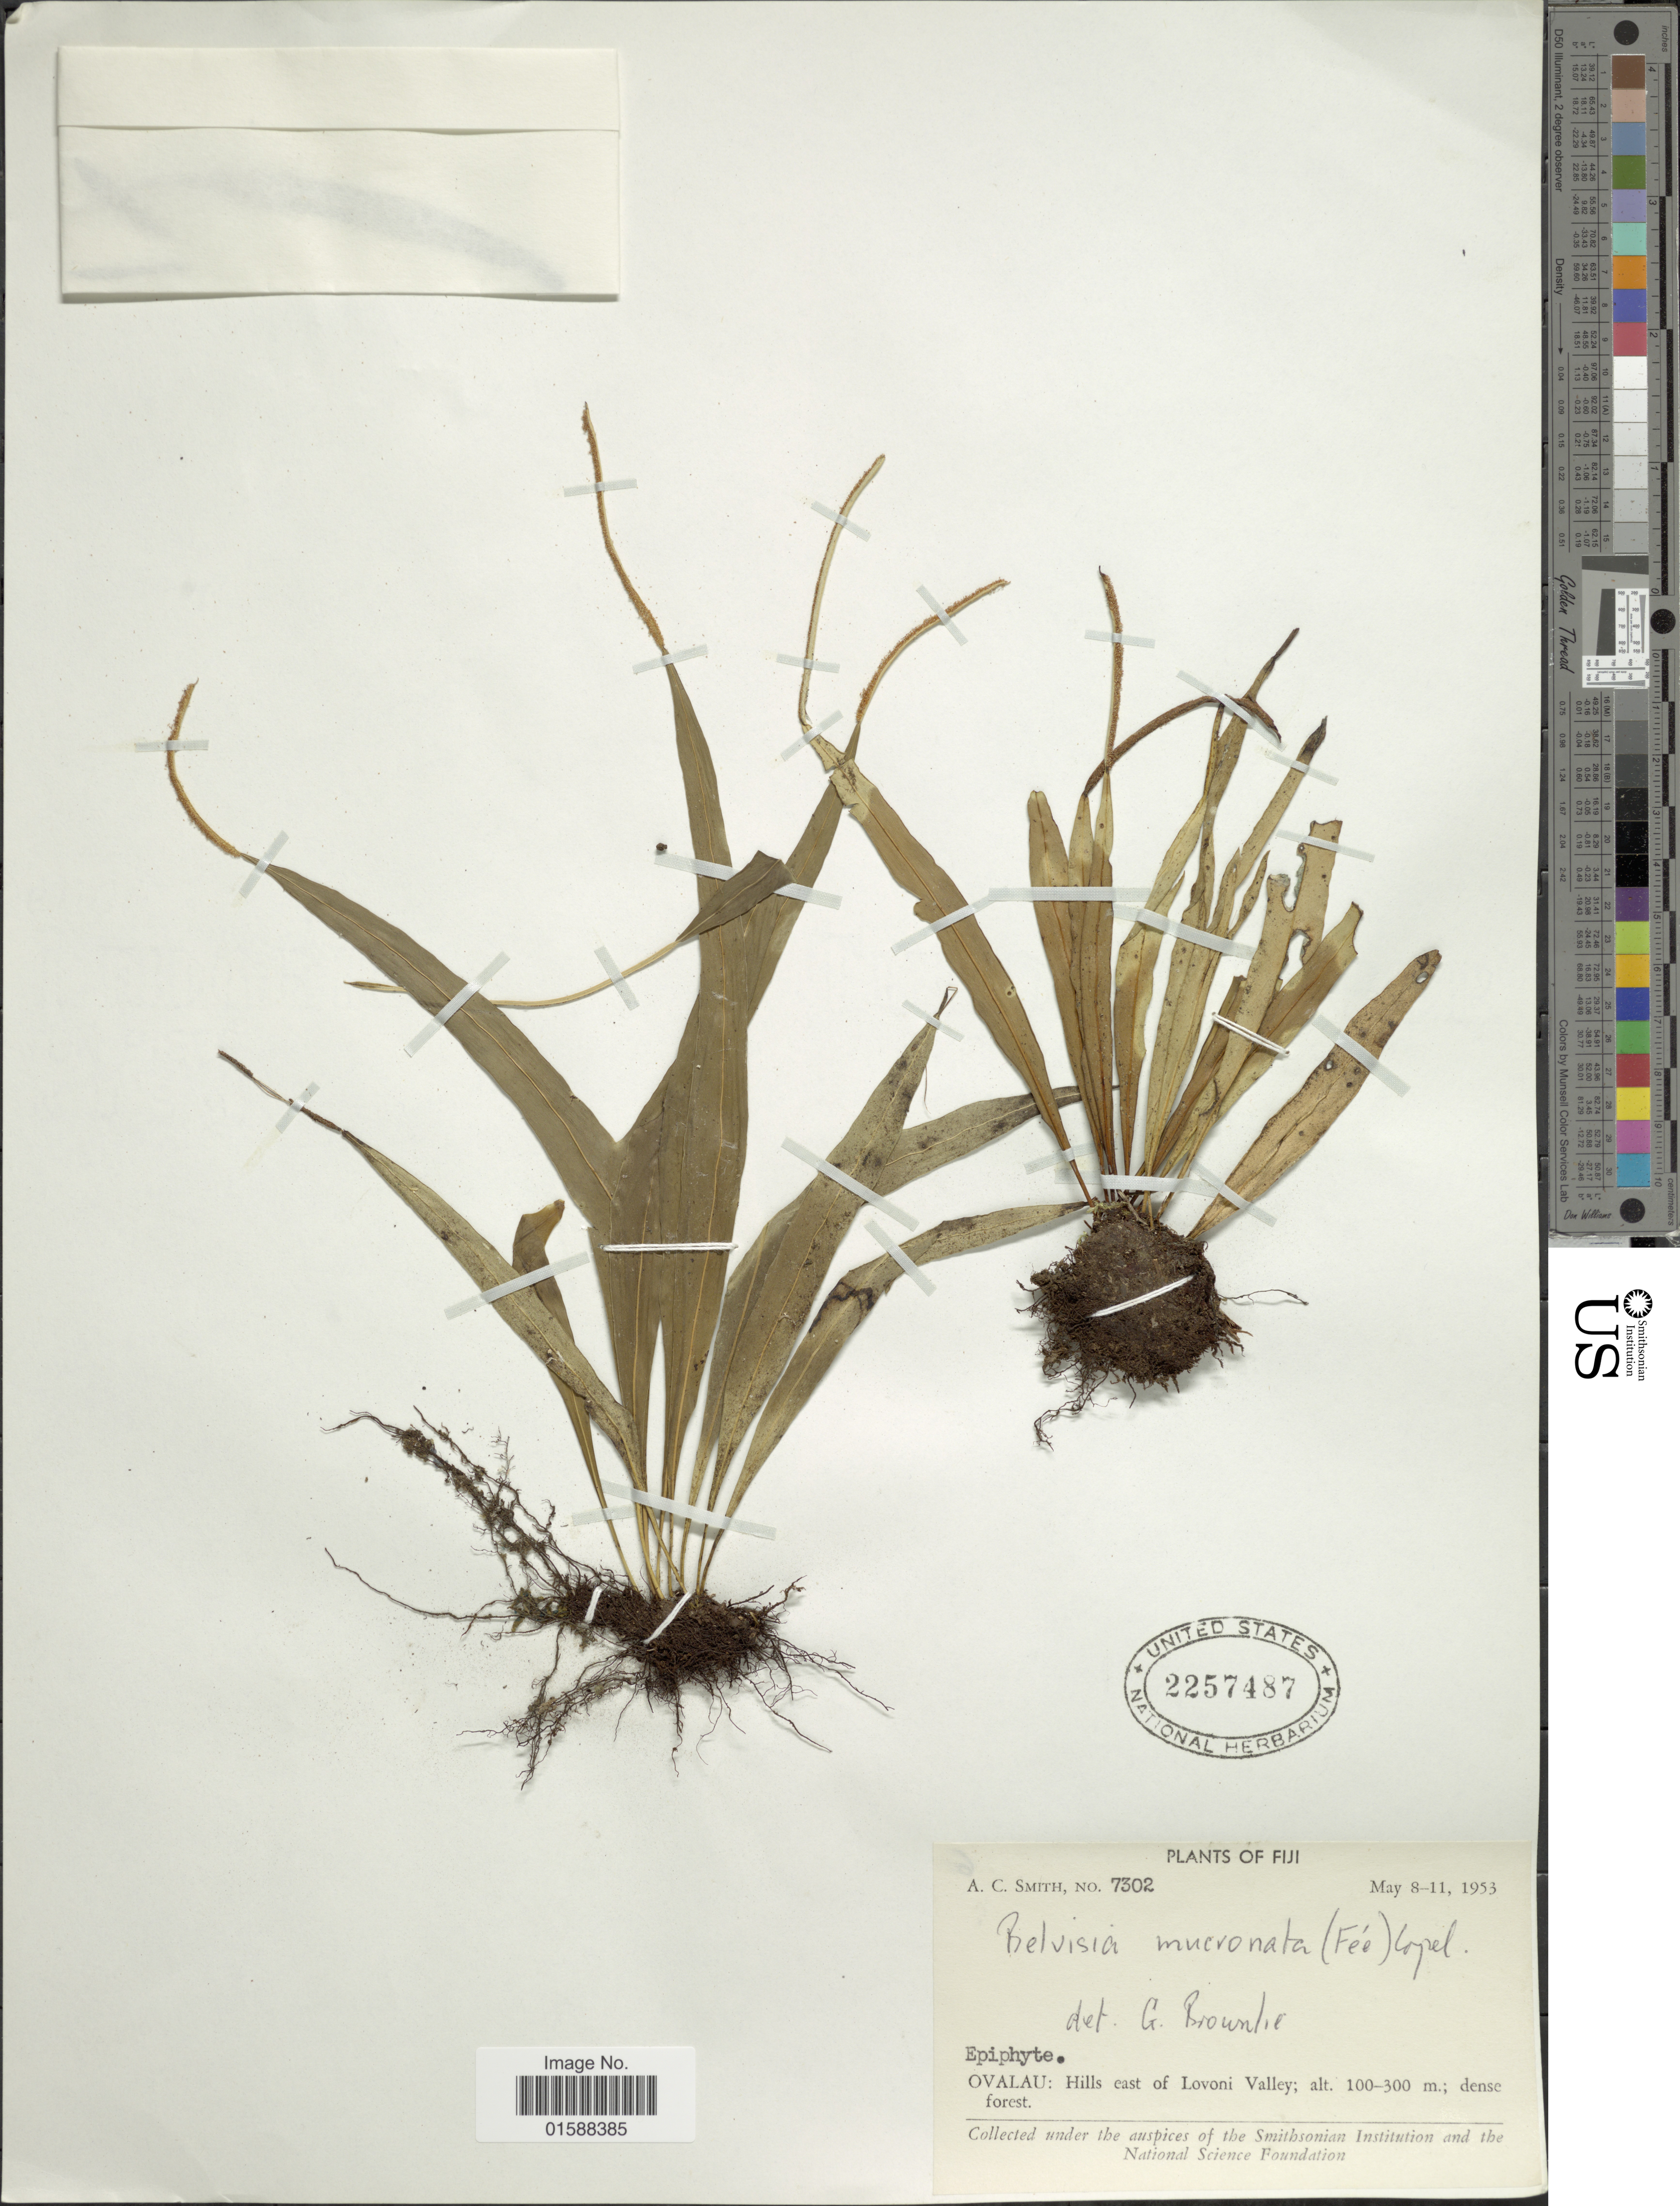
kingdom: Plantae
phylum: Tracheophyta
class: Polypodiopsida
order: Polypodiales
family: Polypodiaceae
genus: Lepisorus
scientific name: Lepisorus mucronatus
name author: (Fée) Li S. Wang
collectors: A. C. Smith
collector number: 7302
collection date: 1953-05-08/1953-05-11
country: Fiji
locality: Ovalau: Hills east of Lovoni Valley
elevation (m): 100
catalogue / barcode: US 2257487